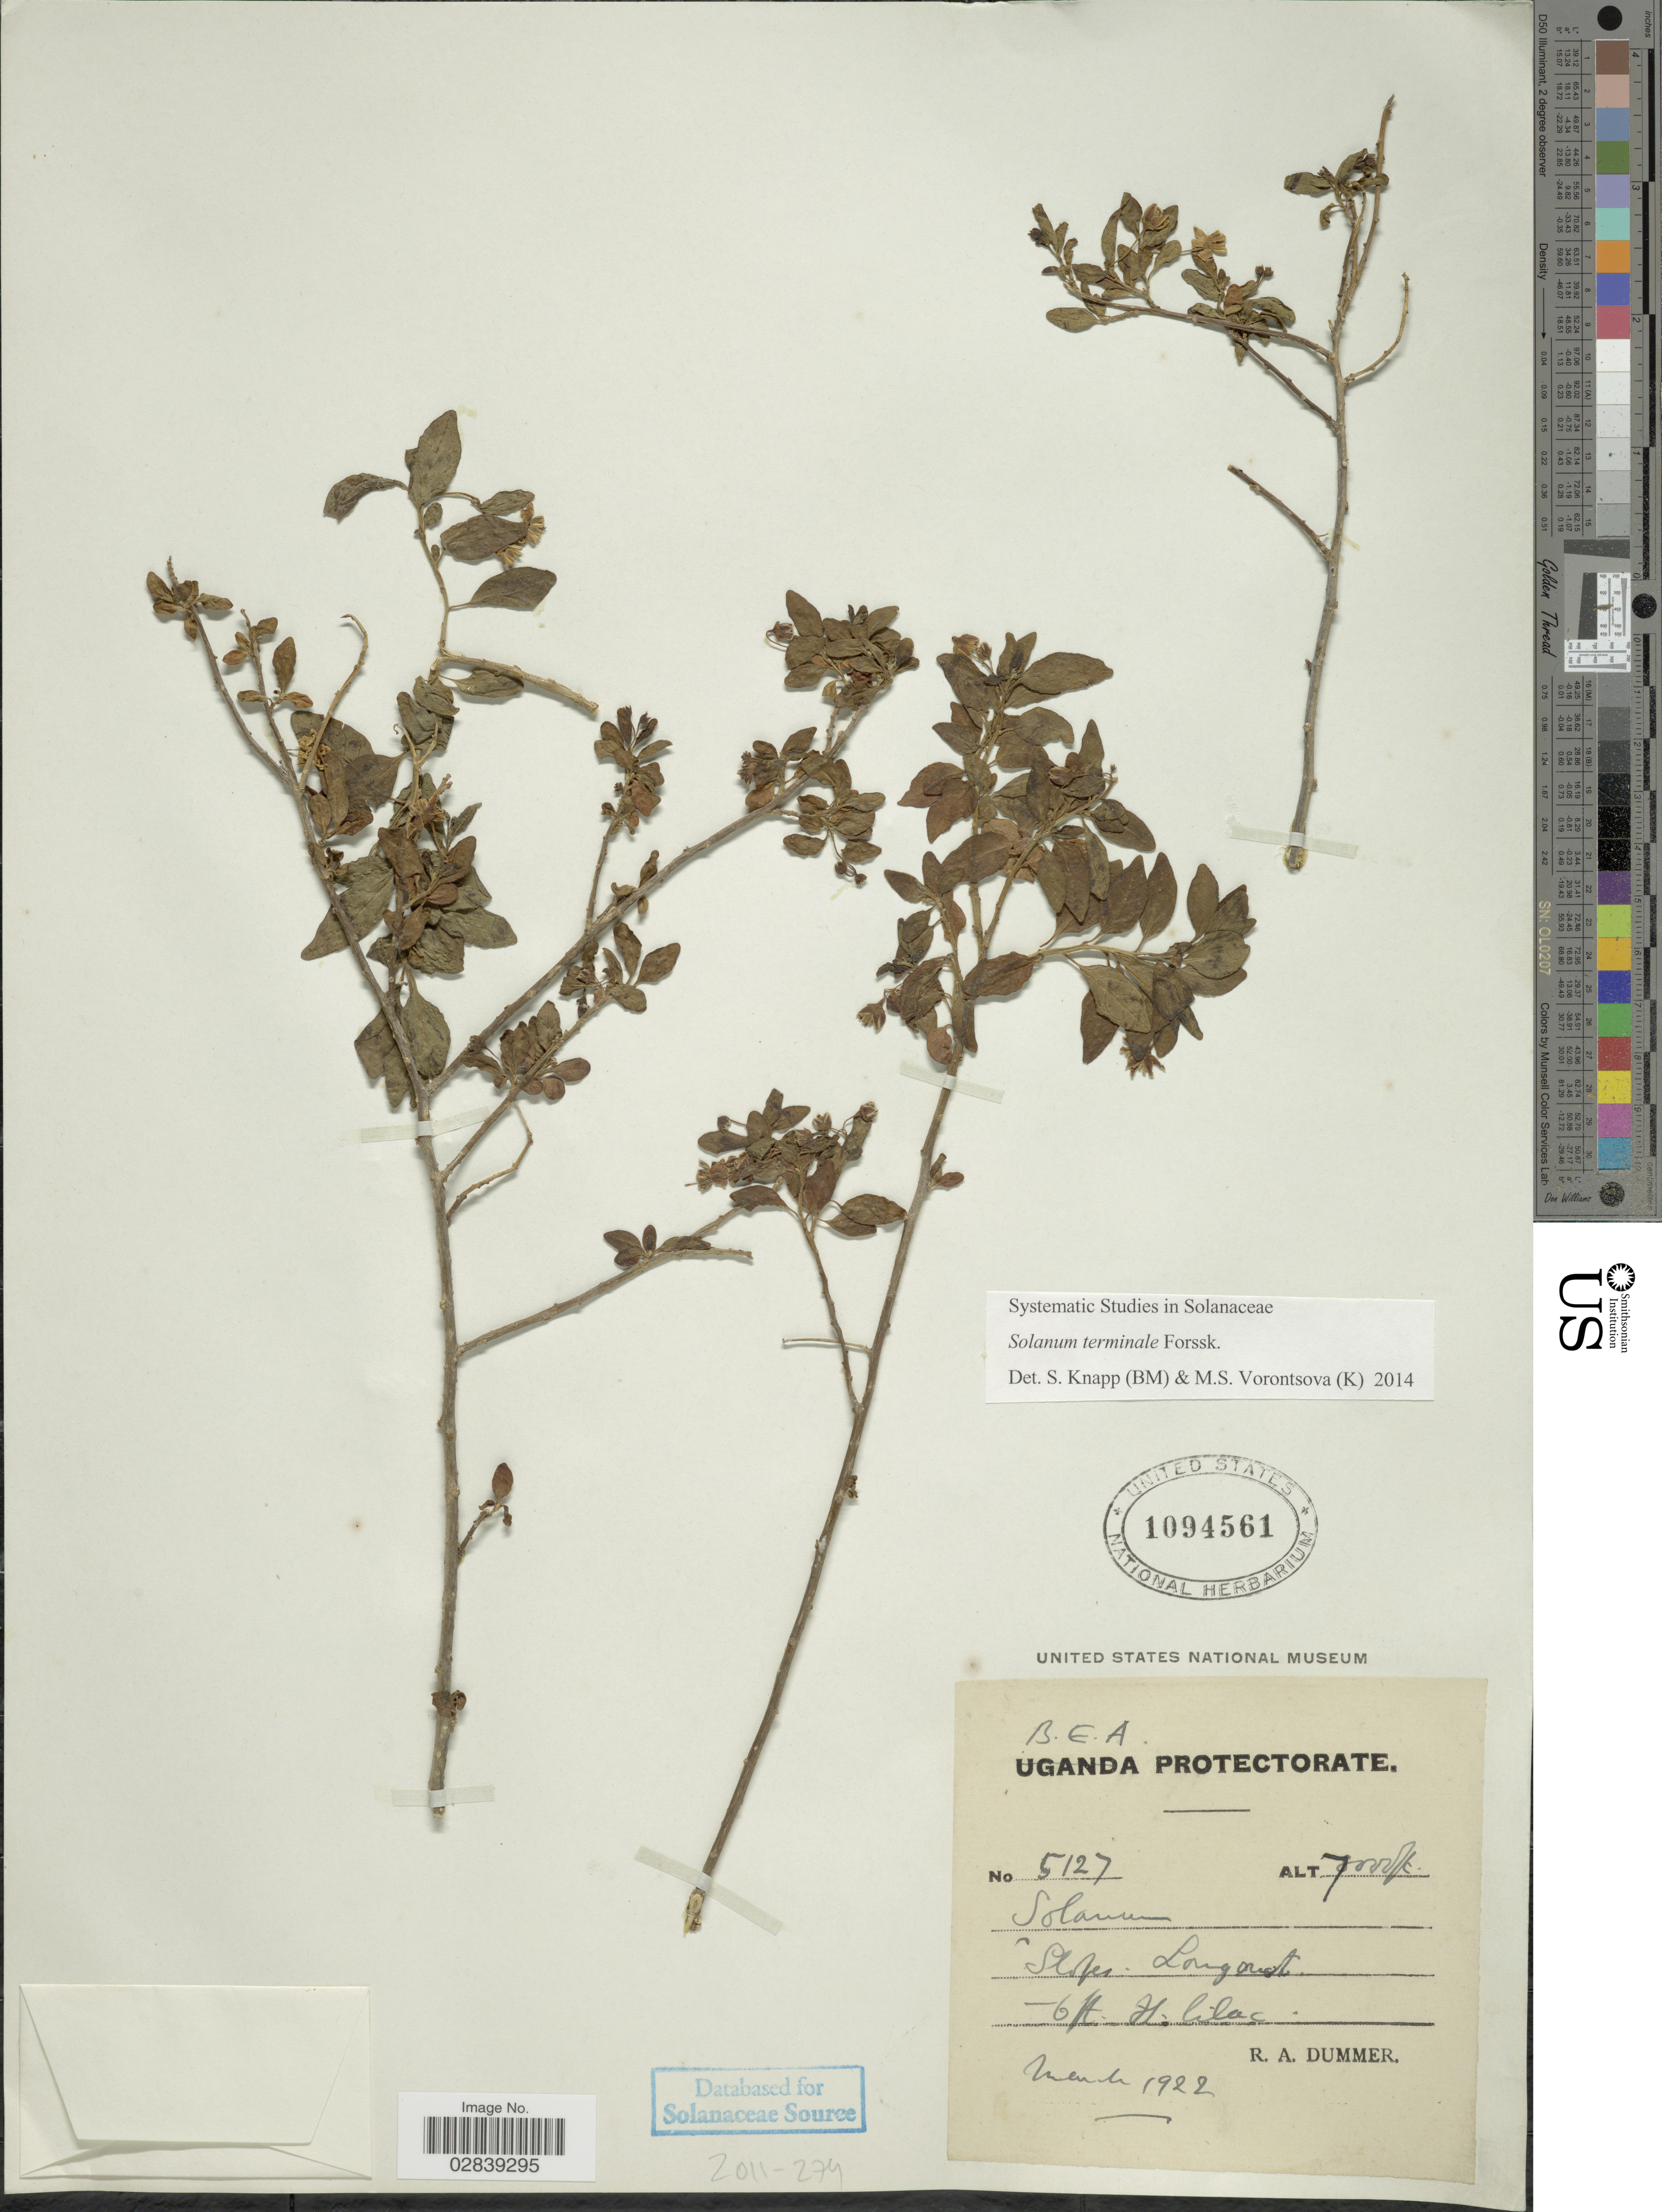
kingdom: Plantae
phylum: Tracheophyta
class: Magnoliopsida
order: Solanales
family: Solanaceae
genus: Solanum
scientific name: Solanum terminale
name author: Forssk.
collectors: R. Dümmer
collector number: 5127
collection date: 1922-03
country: Kenya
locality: B. E. A. Protectorate, Slopes Langout [interpreted].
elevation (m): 2134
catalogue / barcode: US 1094561